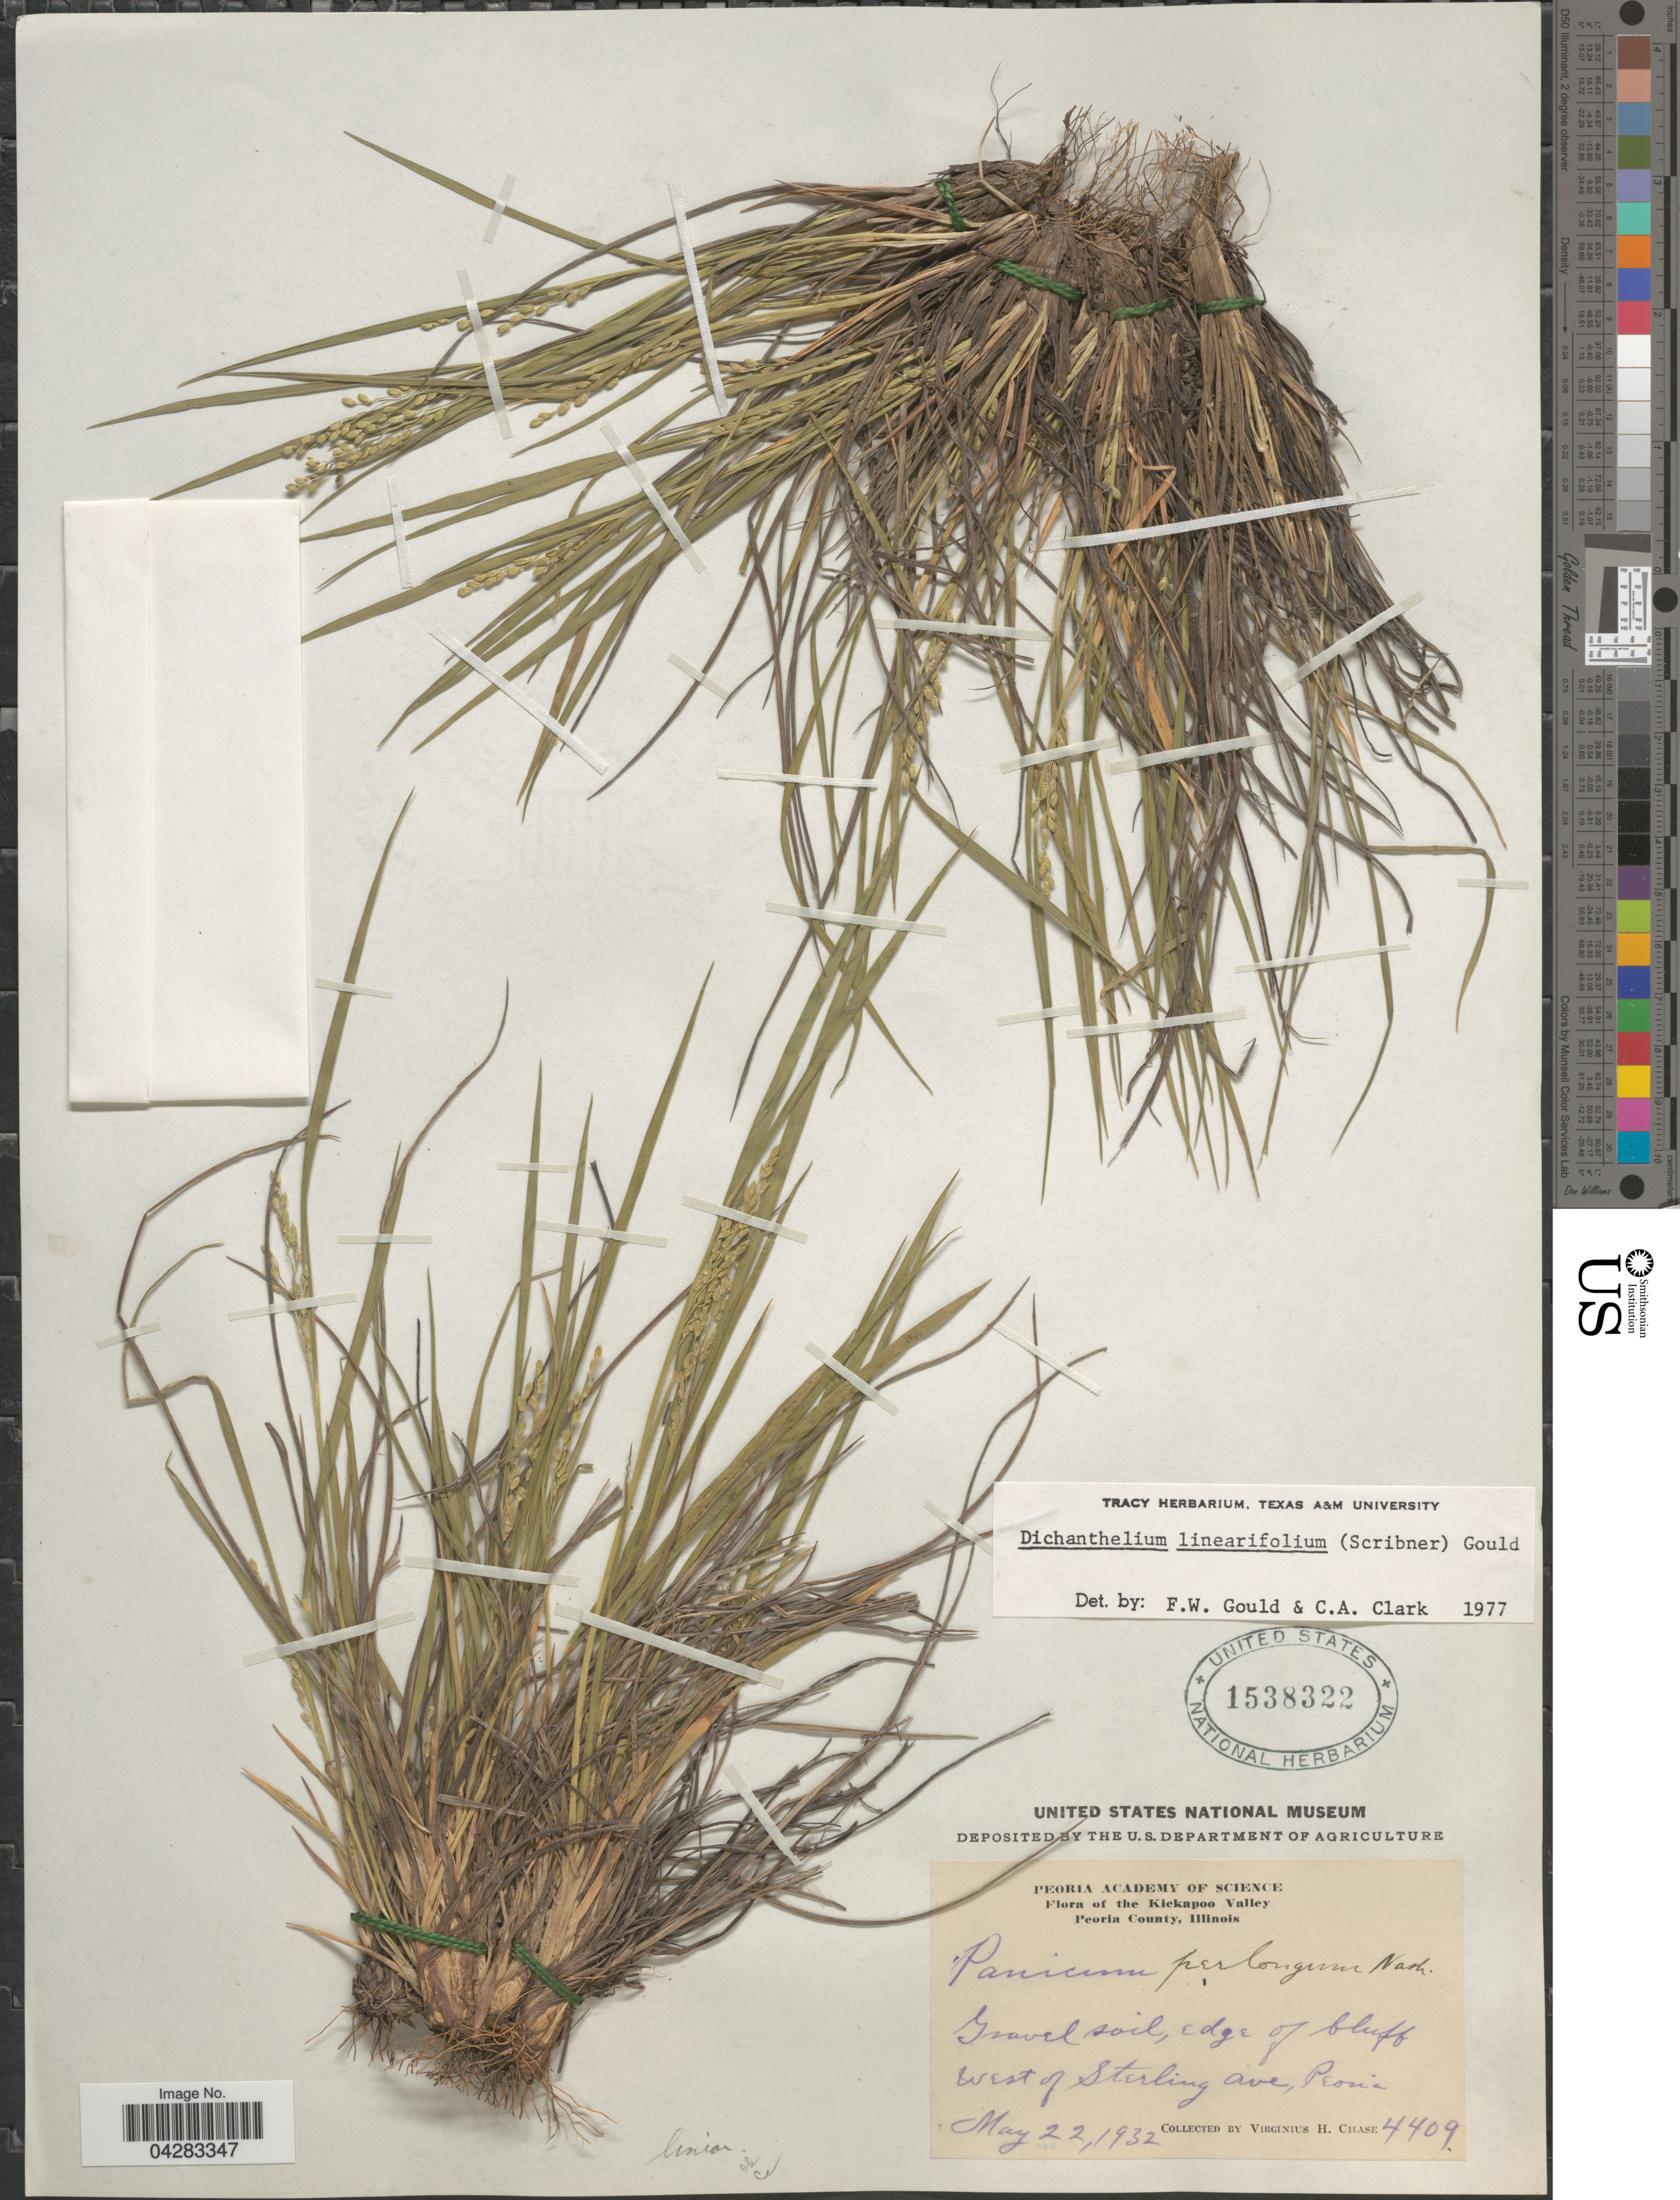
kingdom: Plantae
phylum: Tracheophyta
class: Liliopsida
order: Poales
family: Poaceae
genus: Dichanthelium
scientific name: Dichanthelium linearifolium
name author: (Scribn.) Gould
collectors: V. H. Chase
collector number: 4409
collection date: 1932-05-22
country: United States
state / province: Illinois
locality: The Kickapoo Valley. Peoria County. Gravel soil, edge of bluff West of Sterling Ave, Peoria.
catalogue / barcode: US 1538322